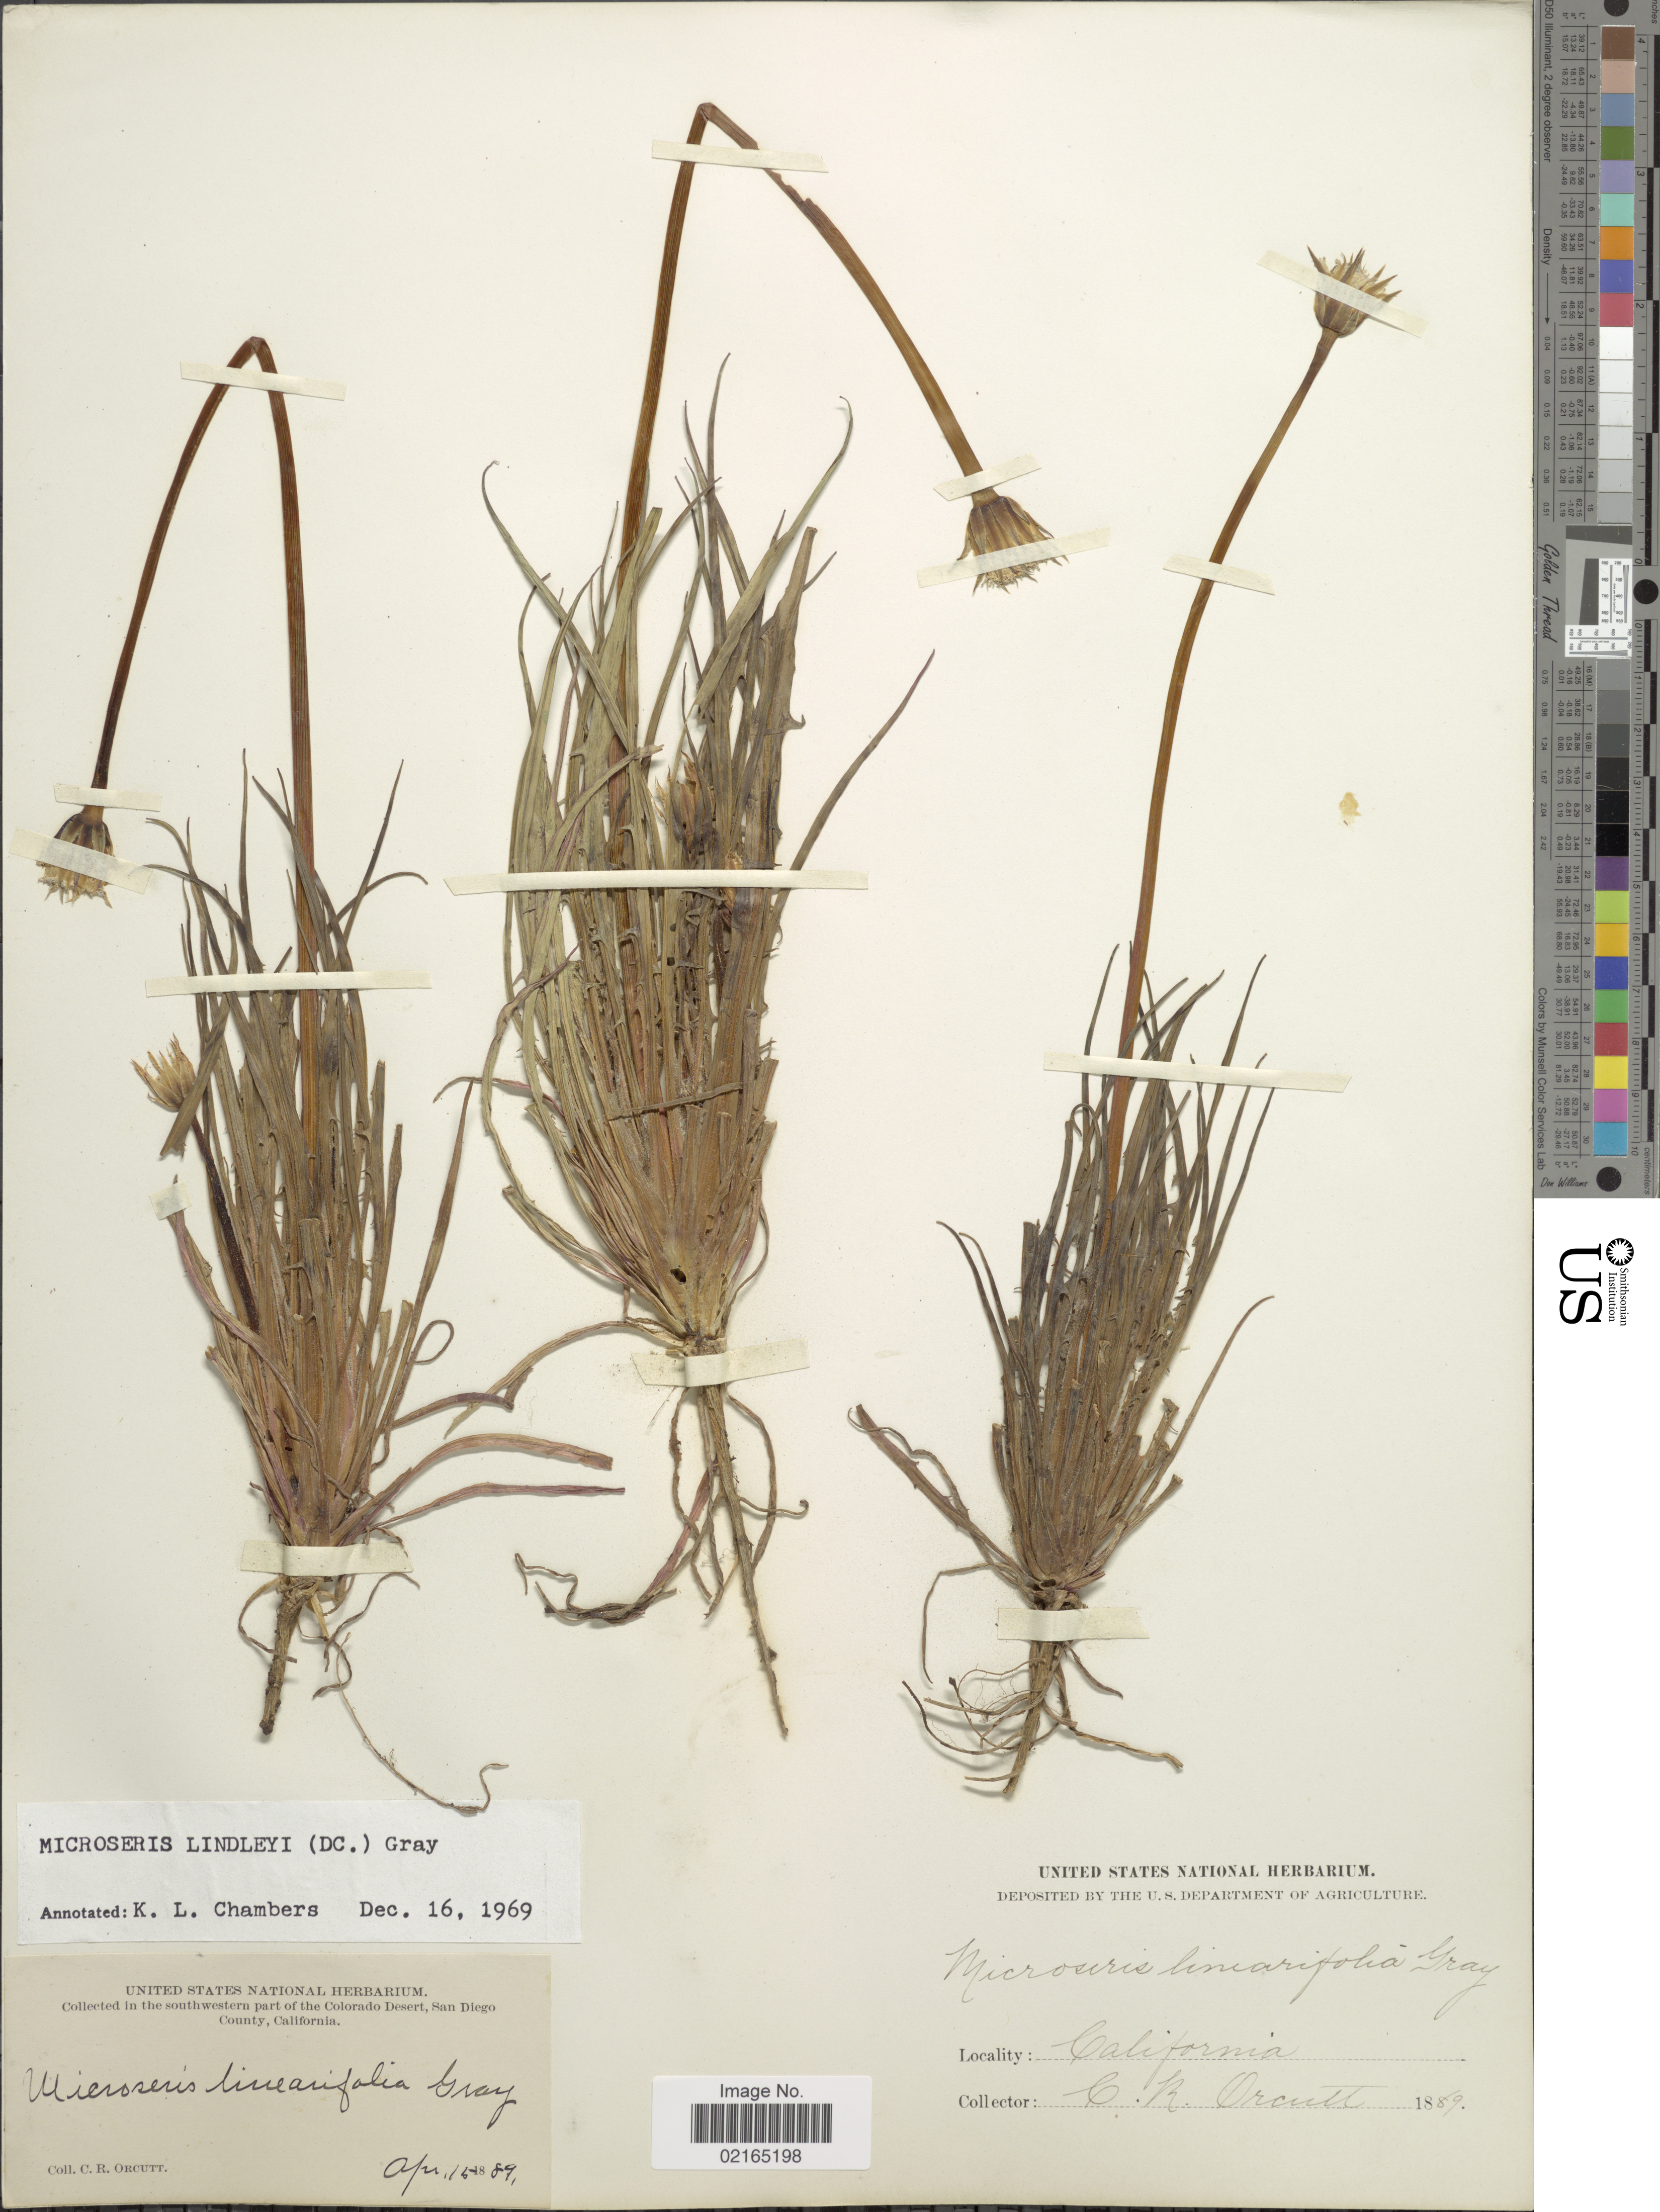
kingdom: Plantae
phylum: Tracheophyta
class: Magnoliopsida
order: Asterales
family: Asteraceae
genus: Uropappus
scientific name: Uropappus lindleyi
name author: (DC.) Nutt.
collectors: C. R. Orcutt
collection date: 1889-04-15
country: United States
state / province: California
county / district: San Diego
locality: In the southwestern part of the Colorado Desert, San Diego County.